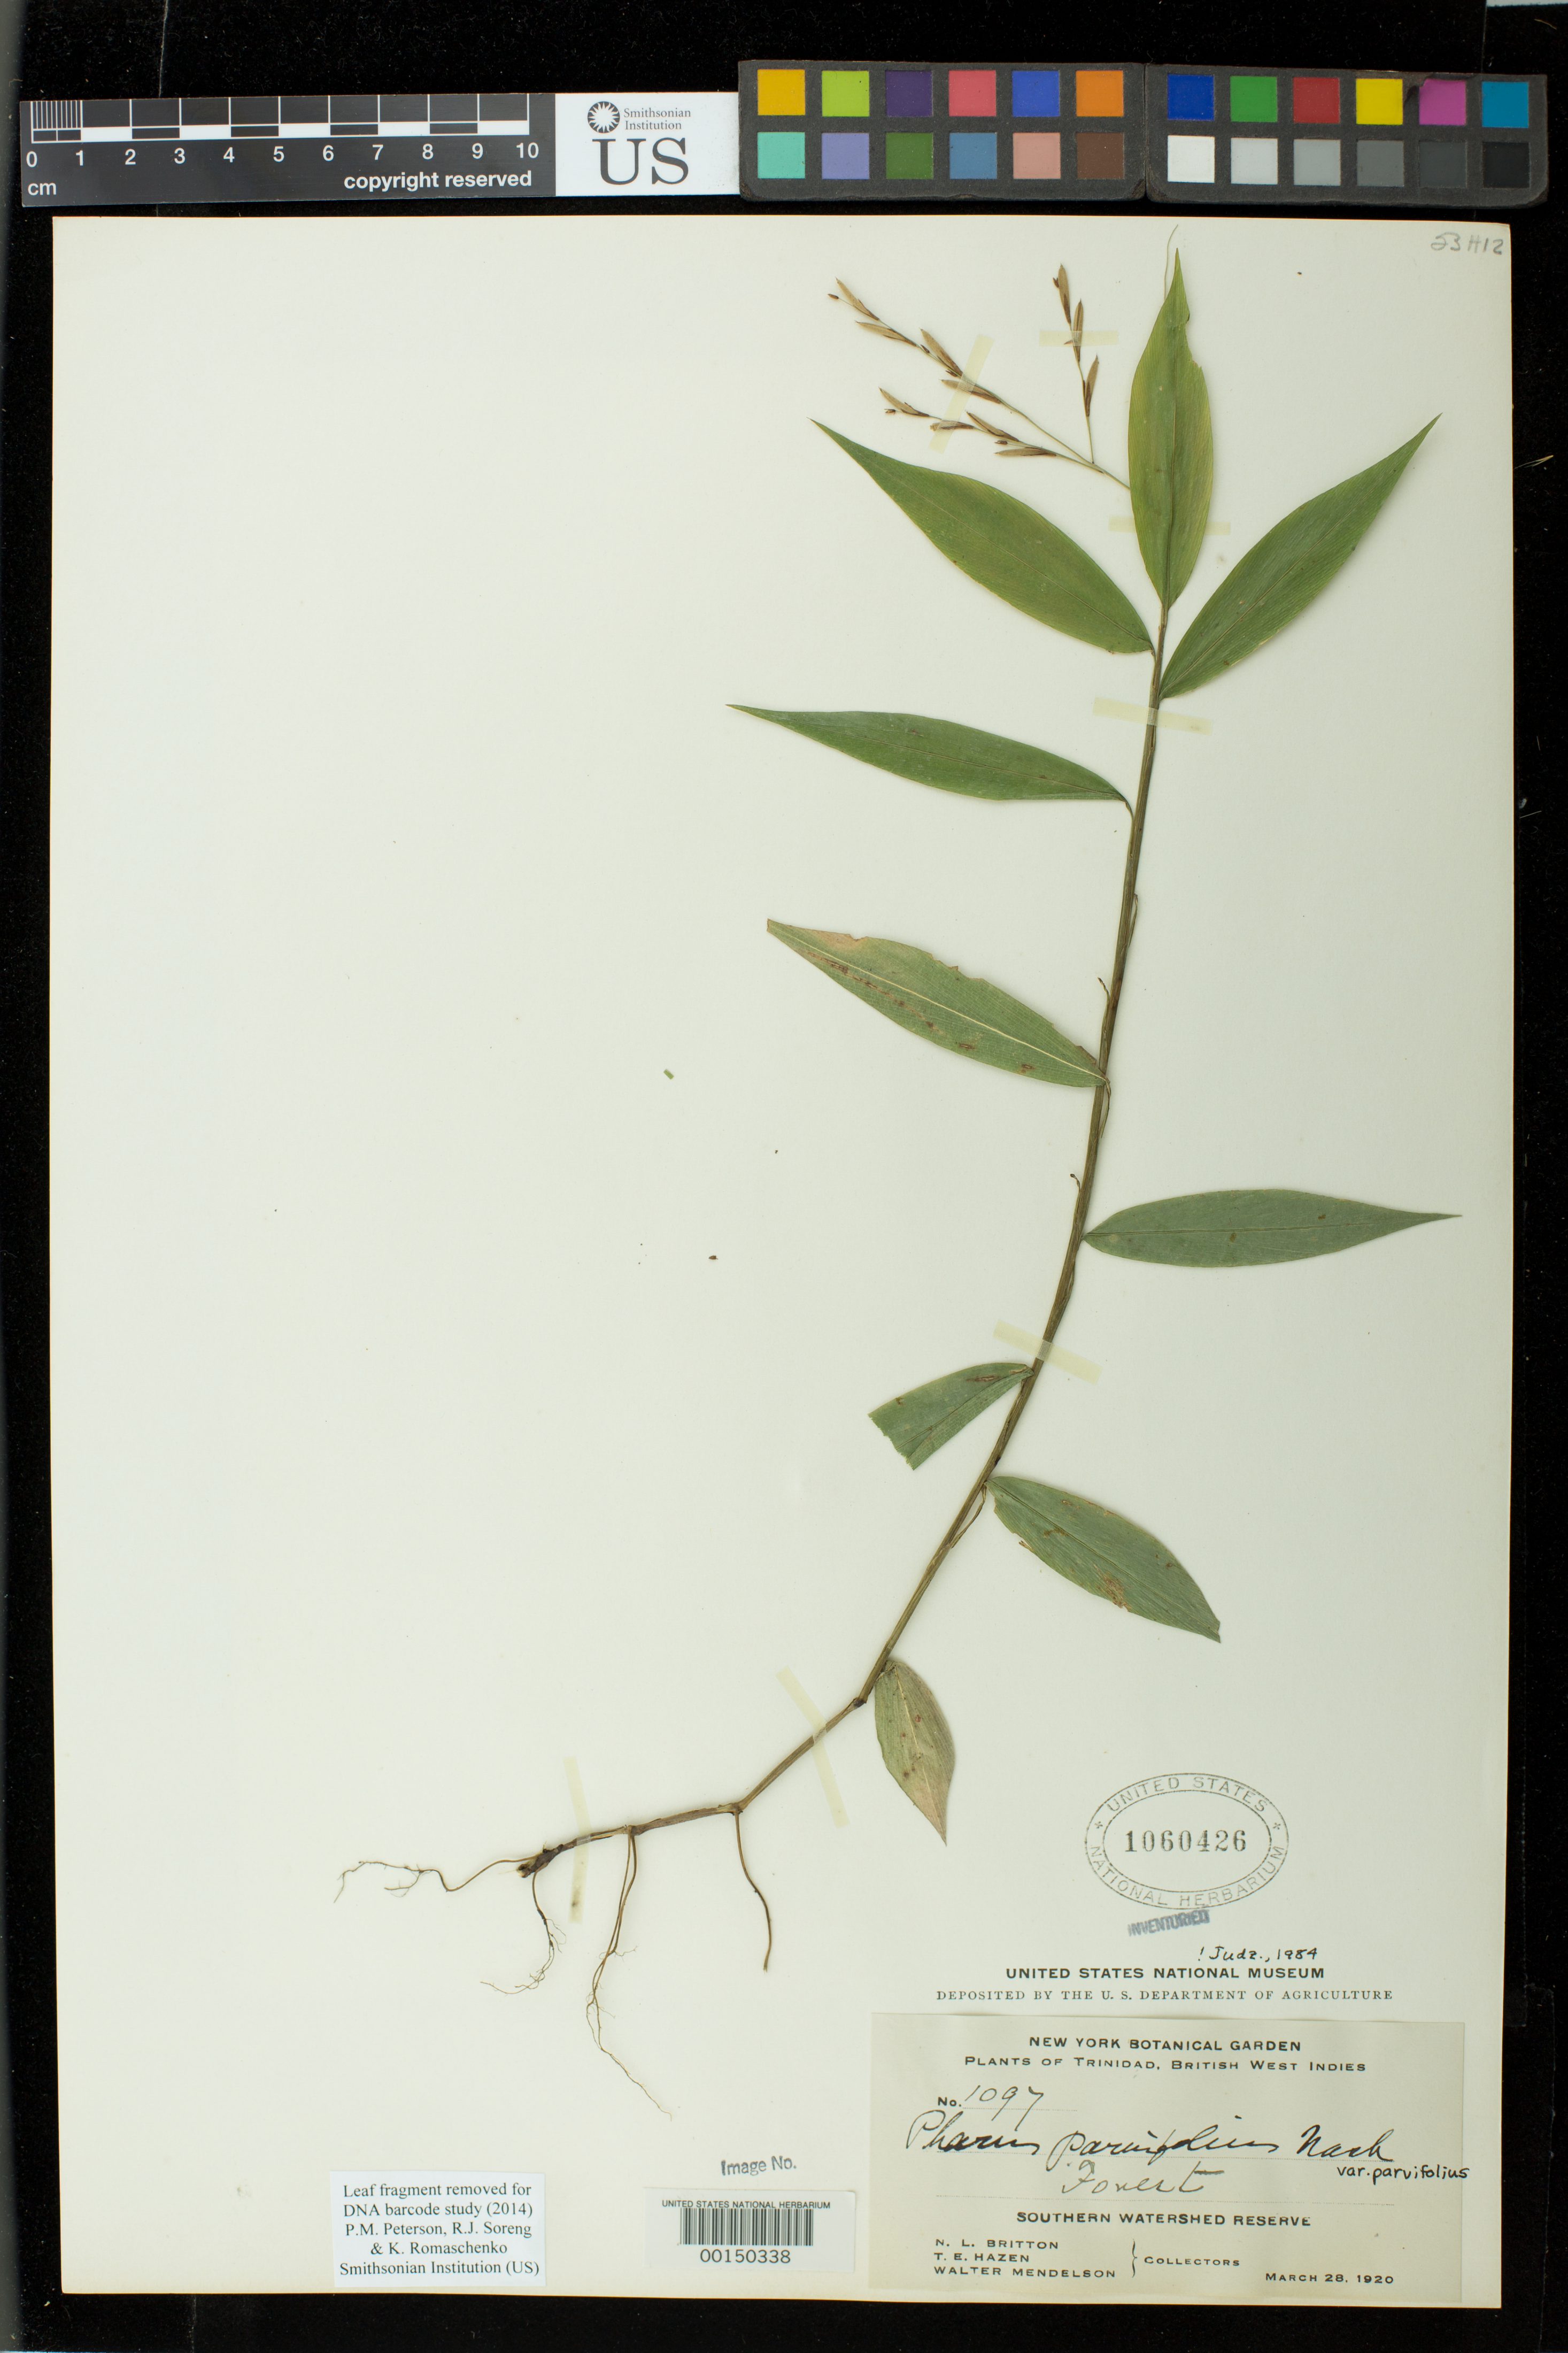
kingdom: Plantae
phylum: Tracheophyta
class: Liliopsida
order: Poales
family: Poaceae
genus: Pharus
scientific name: Pharus parvifolius subsp. parvifolius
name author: Nash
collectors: N. Britton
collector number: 1097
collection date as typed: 28 Mar 1920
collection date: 1920-03-28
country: Trinidad and Tobago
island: Trinidad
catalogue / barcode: US 1060426